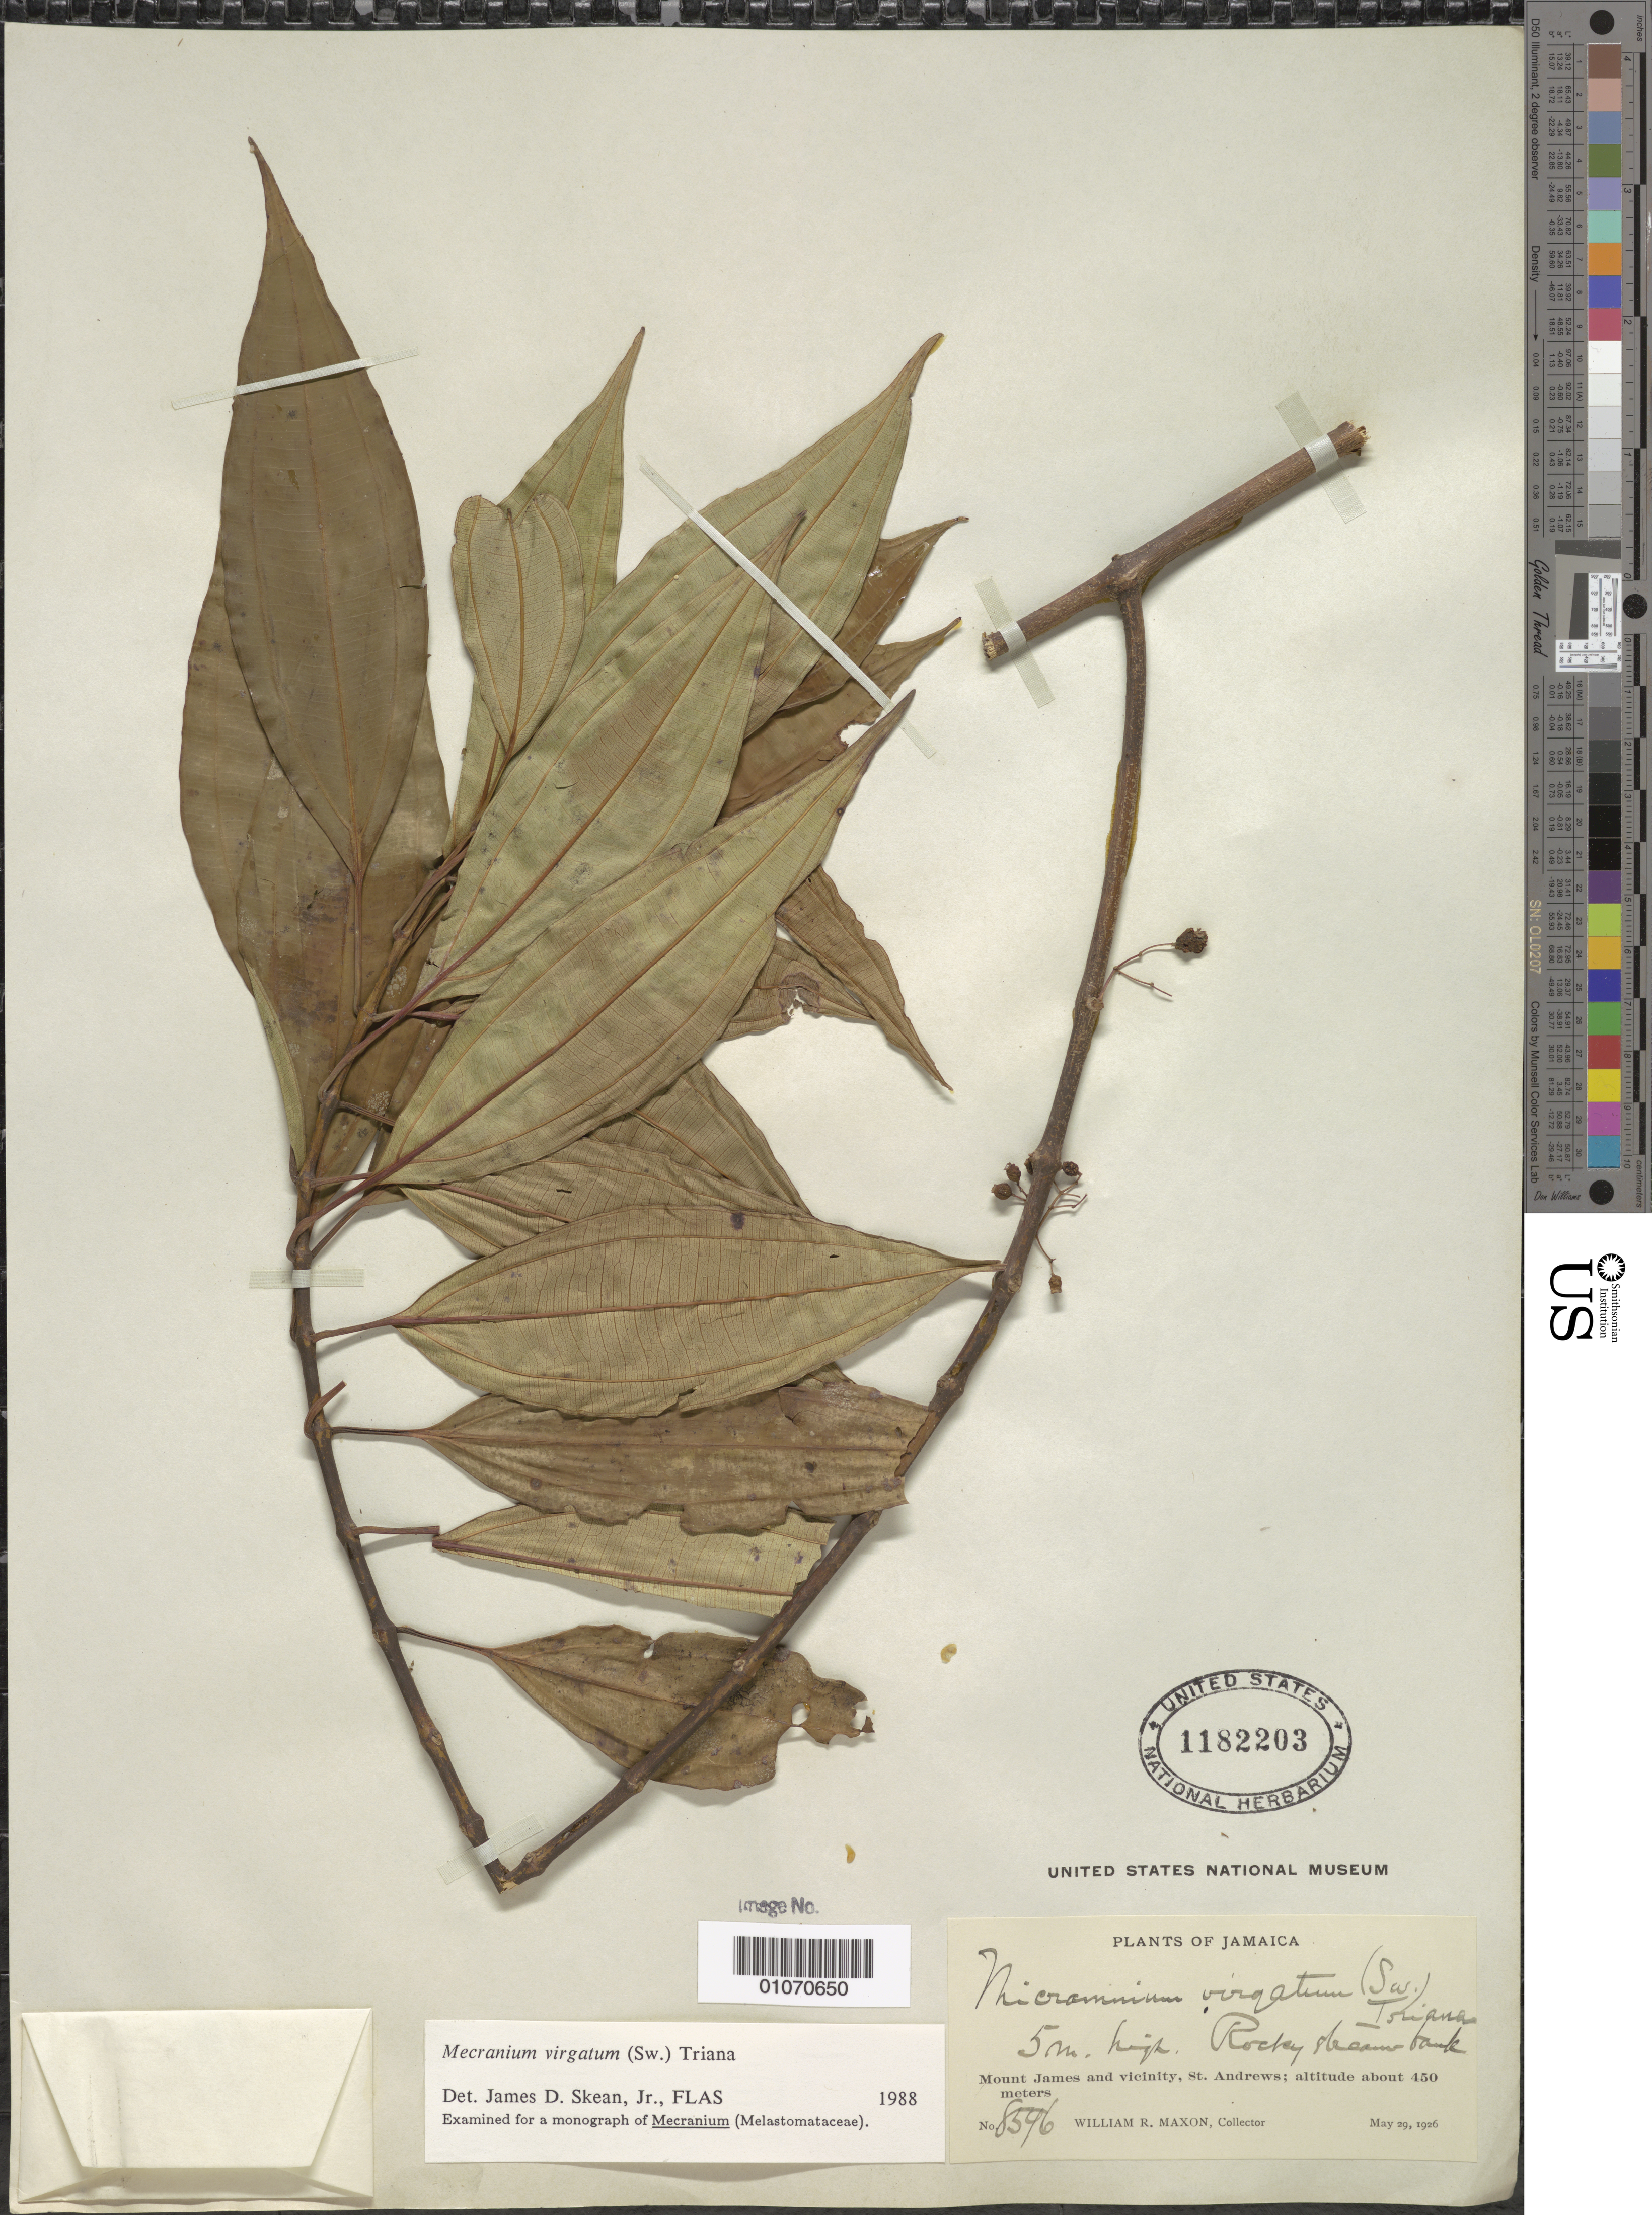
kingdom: Plantae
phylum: Tracheophyta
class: Magnoliopsida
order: Myrtales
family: Melastomataceae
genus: Mecranium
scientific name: Mecranium virgatum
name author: (Sw.) Triana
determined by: Skean, J. D., Jr.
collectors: W. R. Maxon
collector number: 8546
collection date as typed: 29 May 1926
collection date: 1926-05-29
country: Jamaica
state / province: Saint Andrew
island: Jamaica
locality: Mount James and vicinity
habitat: Rocky stream bank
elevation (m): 450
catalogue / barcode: US 1182203